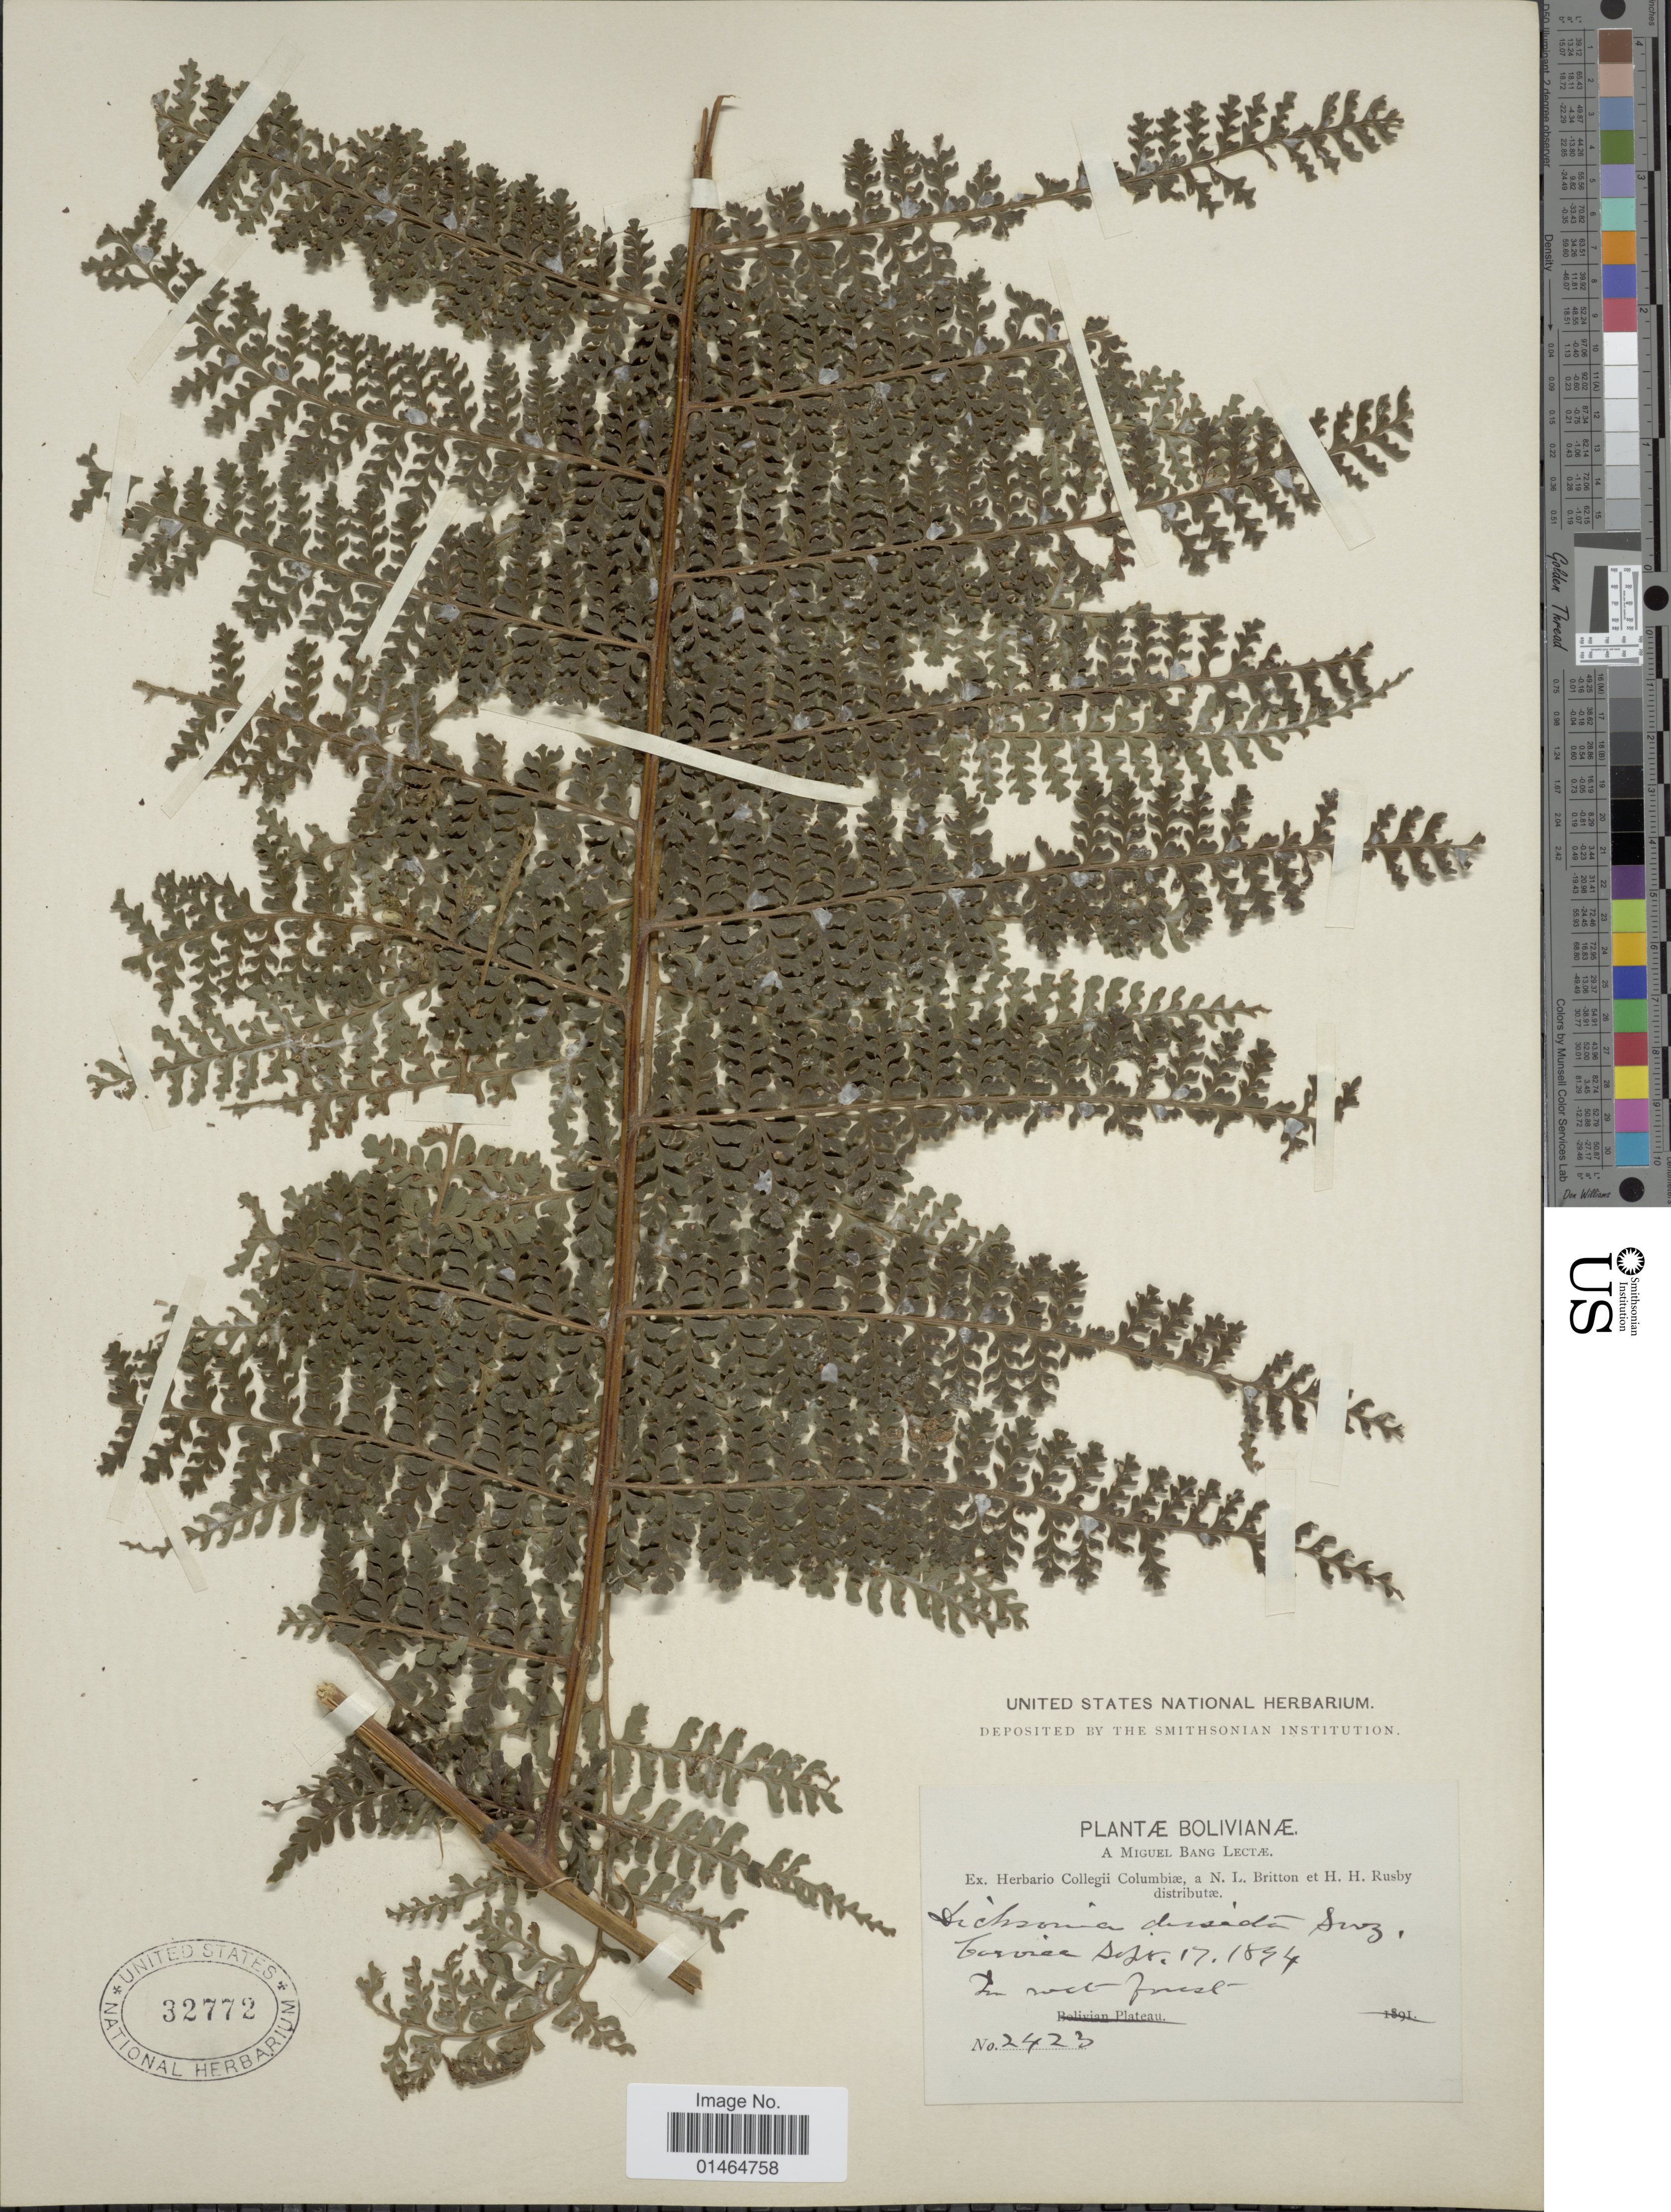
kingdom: Plantae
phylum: Tracheophyta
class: Polypodiopsida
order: Polypodiales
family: Dennstaedtiaceae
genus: Dennstaedtia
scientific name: Dennstaedtia dissecta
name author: (Sw.) T. Moore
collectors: M. Bang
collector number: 2423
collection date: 1894-09-17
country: Bolivia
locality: Torviae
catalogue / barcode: US 32772